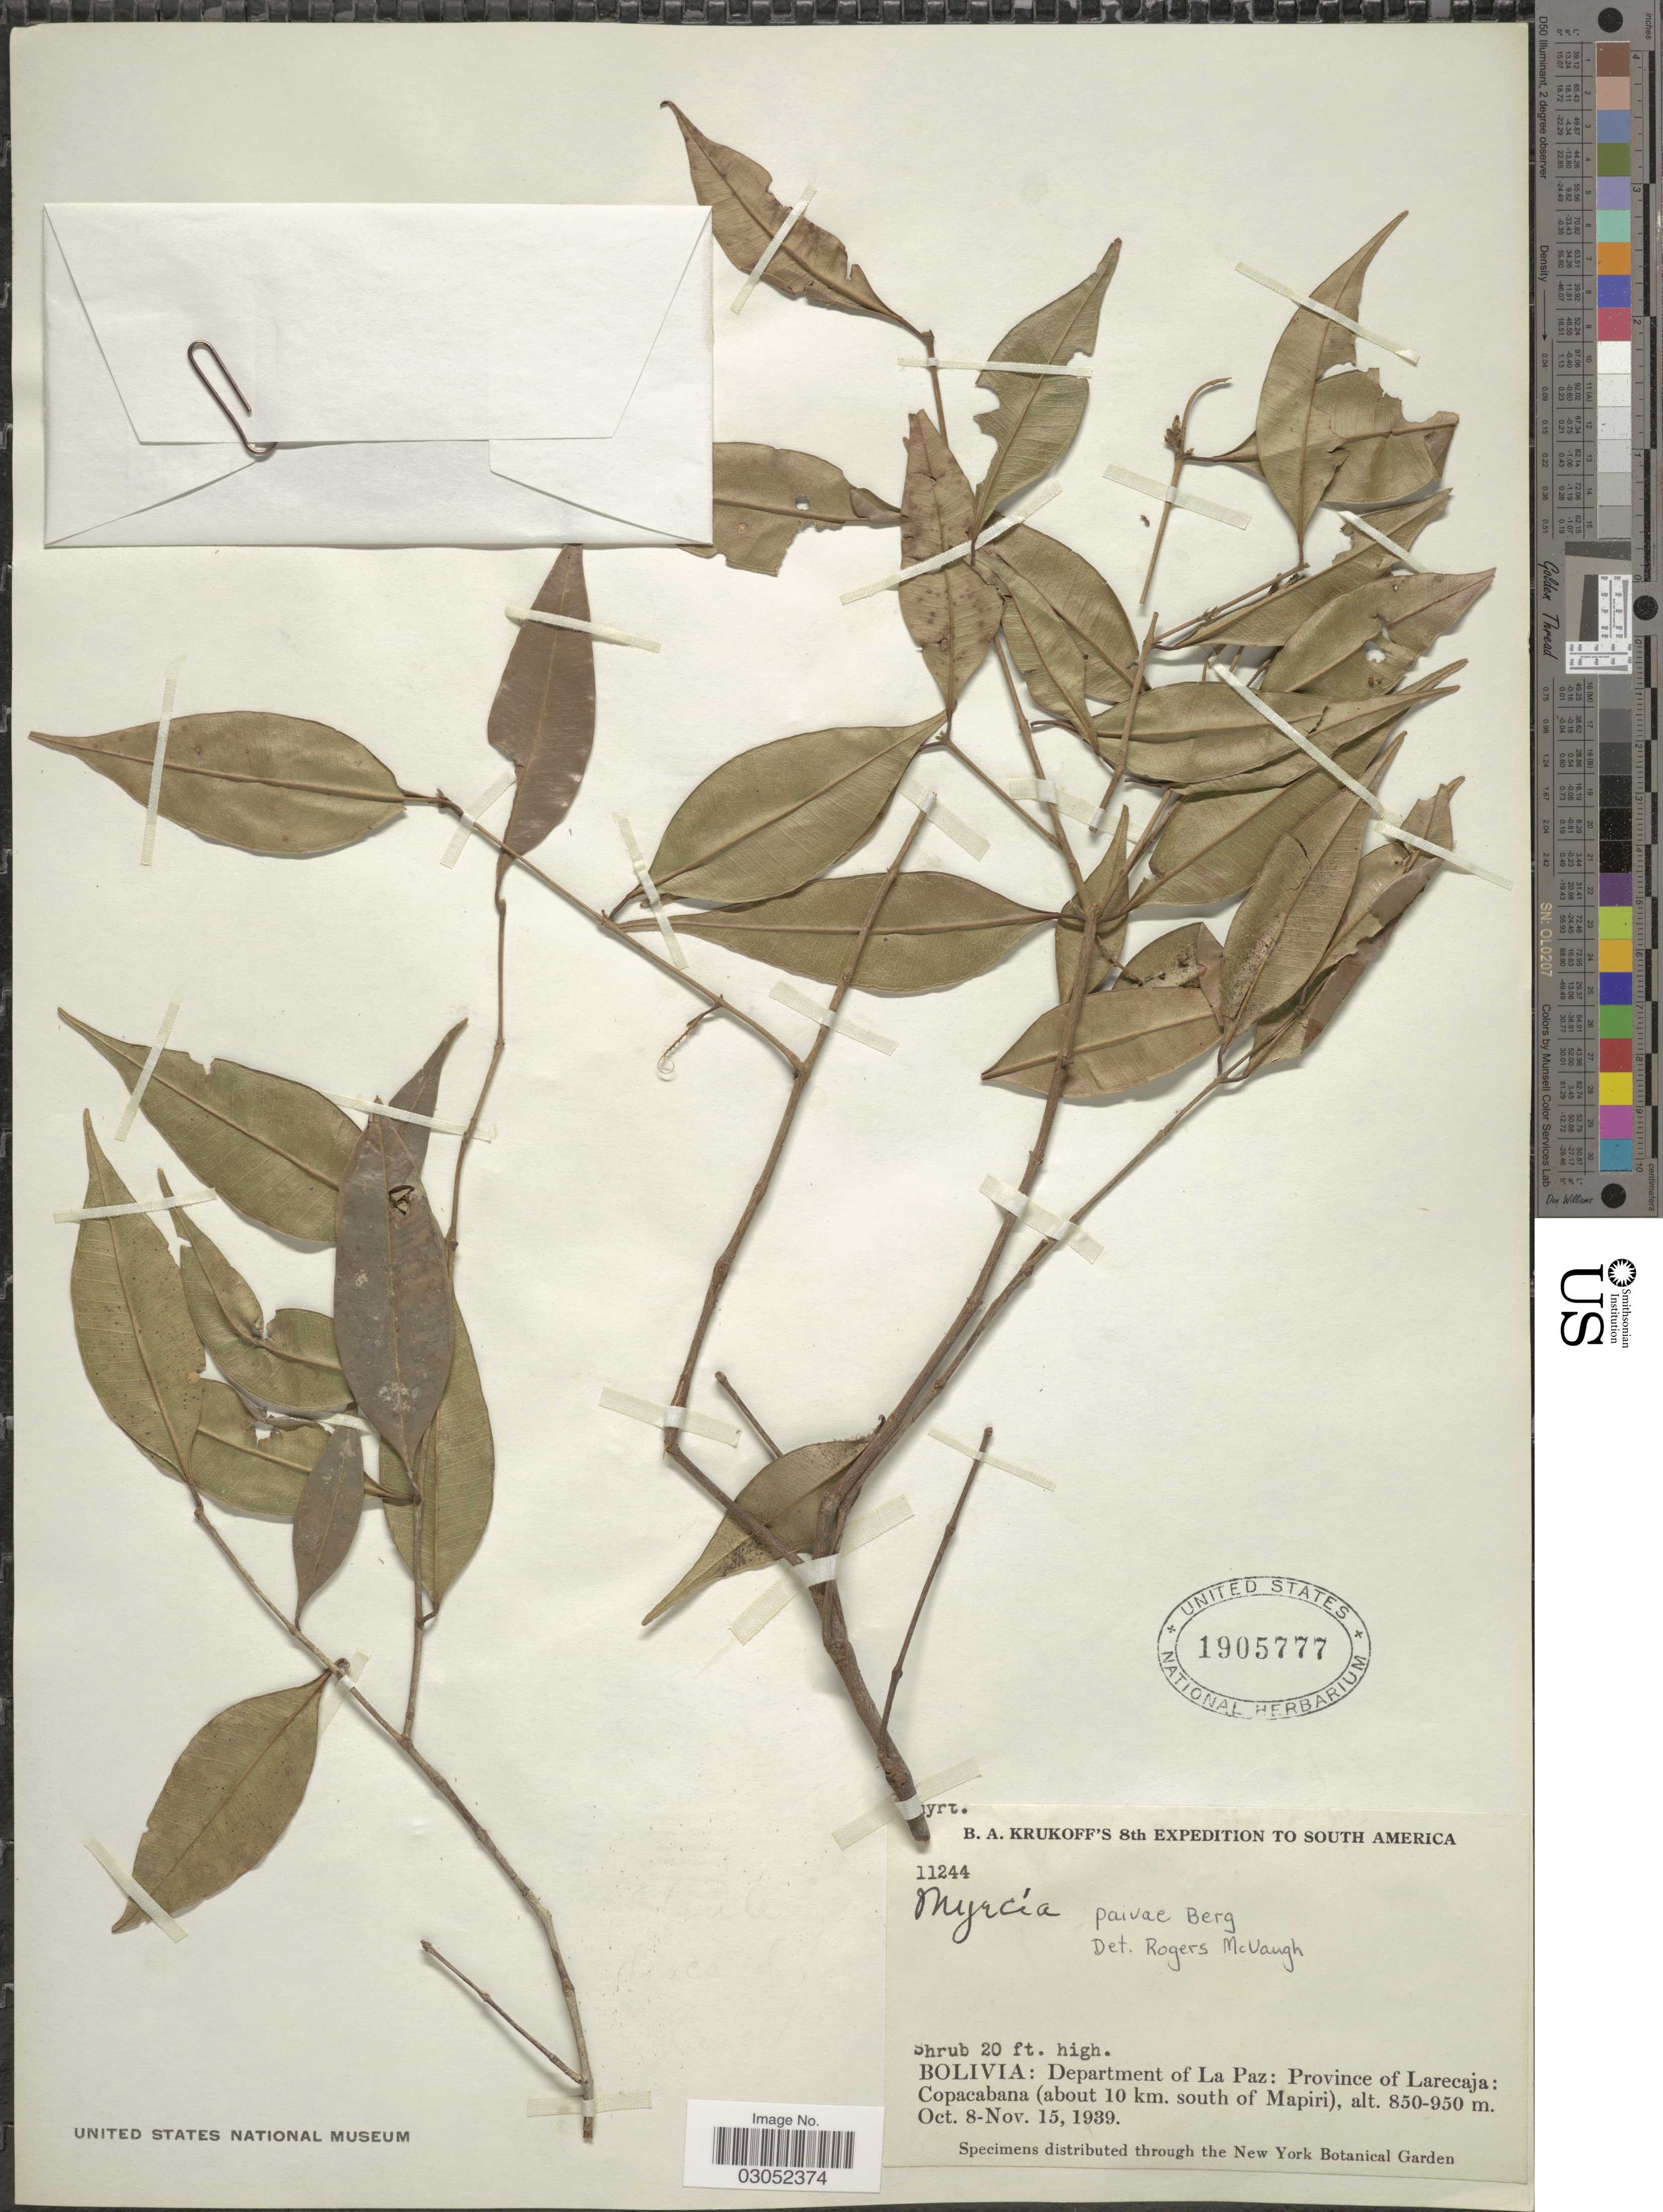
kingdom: Plantae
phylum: Tracheophyta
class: Magnoliopsida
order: Myrtales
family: Myrtaceae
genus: Myrcia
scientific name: Myrcia paivae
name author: O. Berg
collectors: B. A. Krukoff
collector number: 11244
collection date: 1939-10-08/1939-11-15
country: Bolivia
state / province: La Paz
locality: Department of La Paz: Province of Larecaja: Copacabana (about 10 km. south of Mapiri).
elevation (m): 850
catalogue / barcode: US 1905777